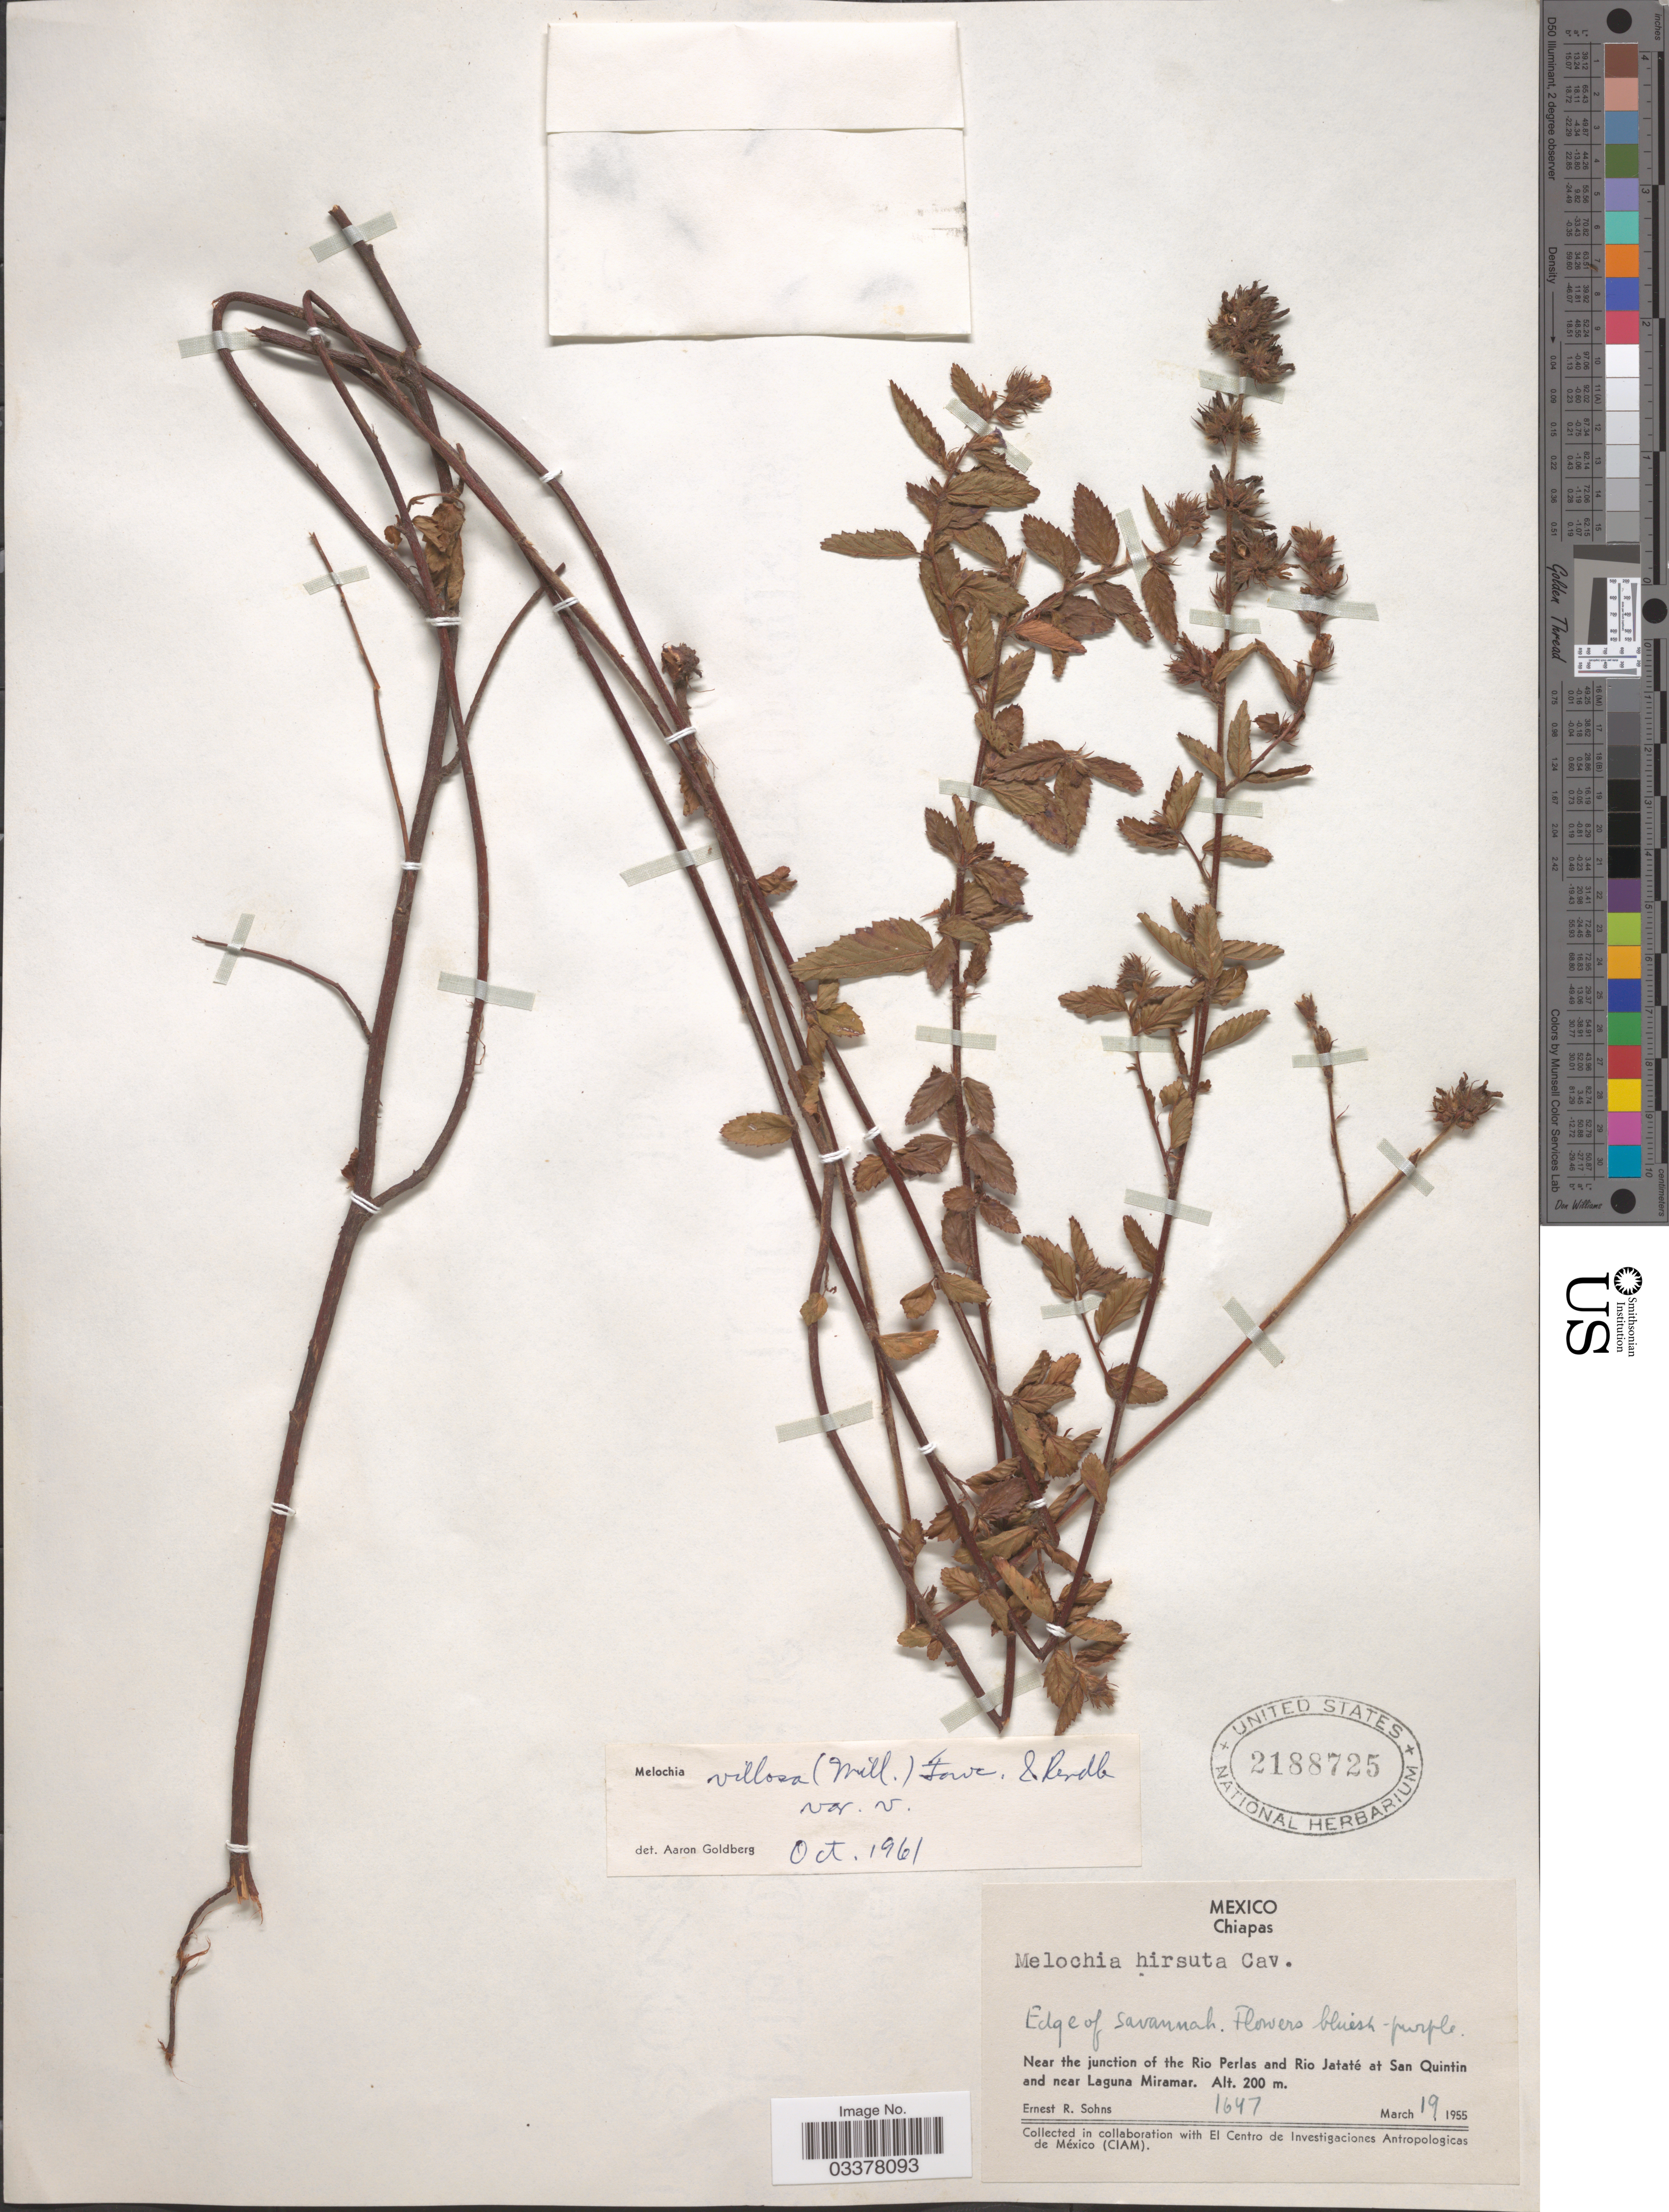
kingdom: Plantae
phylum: Tracheophyta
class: Magnoliopsida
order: Malvales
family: Malvaceae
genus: Melochia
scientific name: Melochia spicata var. spicata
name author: (L.) Fryxell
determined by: Dorr, L. J., (BOT), Smithsonian Institution - National Museum of Natural History (UNITED STATES)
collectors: E. R. Sohns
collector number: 1647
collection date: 1955-03-19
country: Mexico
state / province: Chiapas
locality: Near the junction of the Rio Perlas and Rio Jataté at San Quintin and near Laguna Miramar.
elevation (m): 200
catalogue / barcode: US 2188725